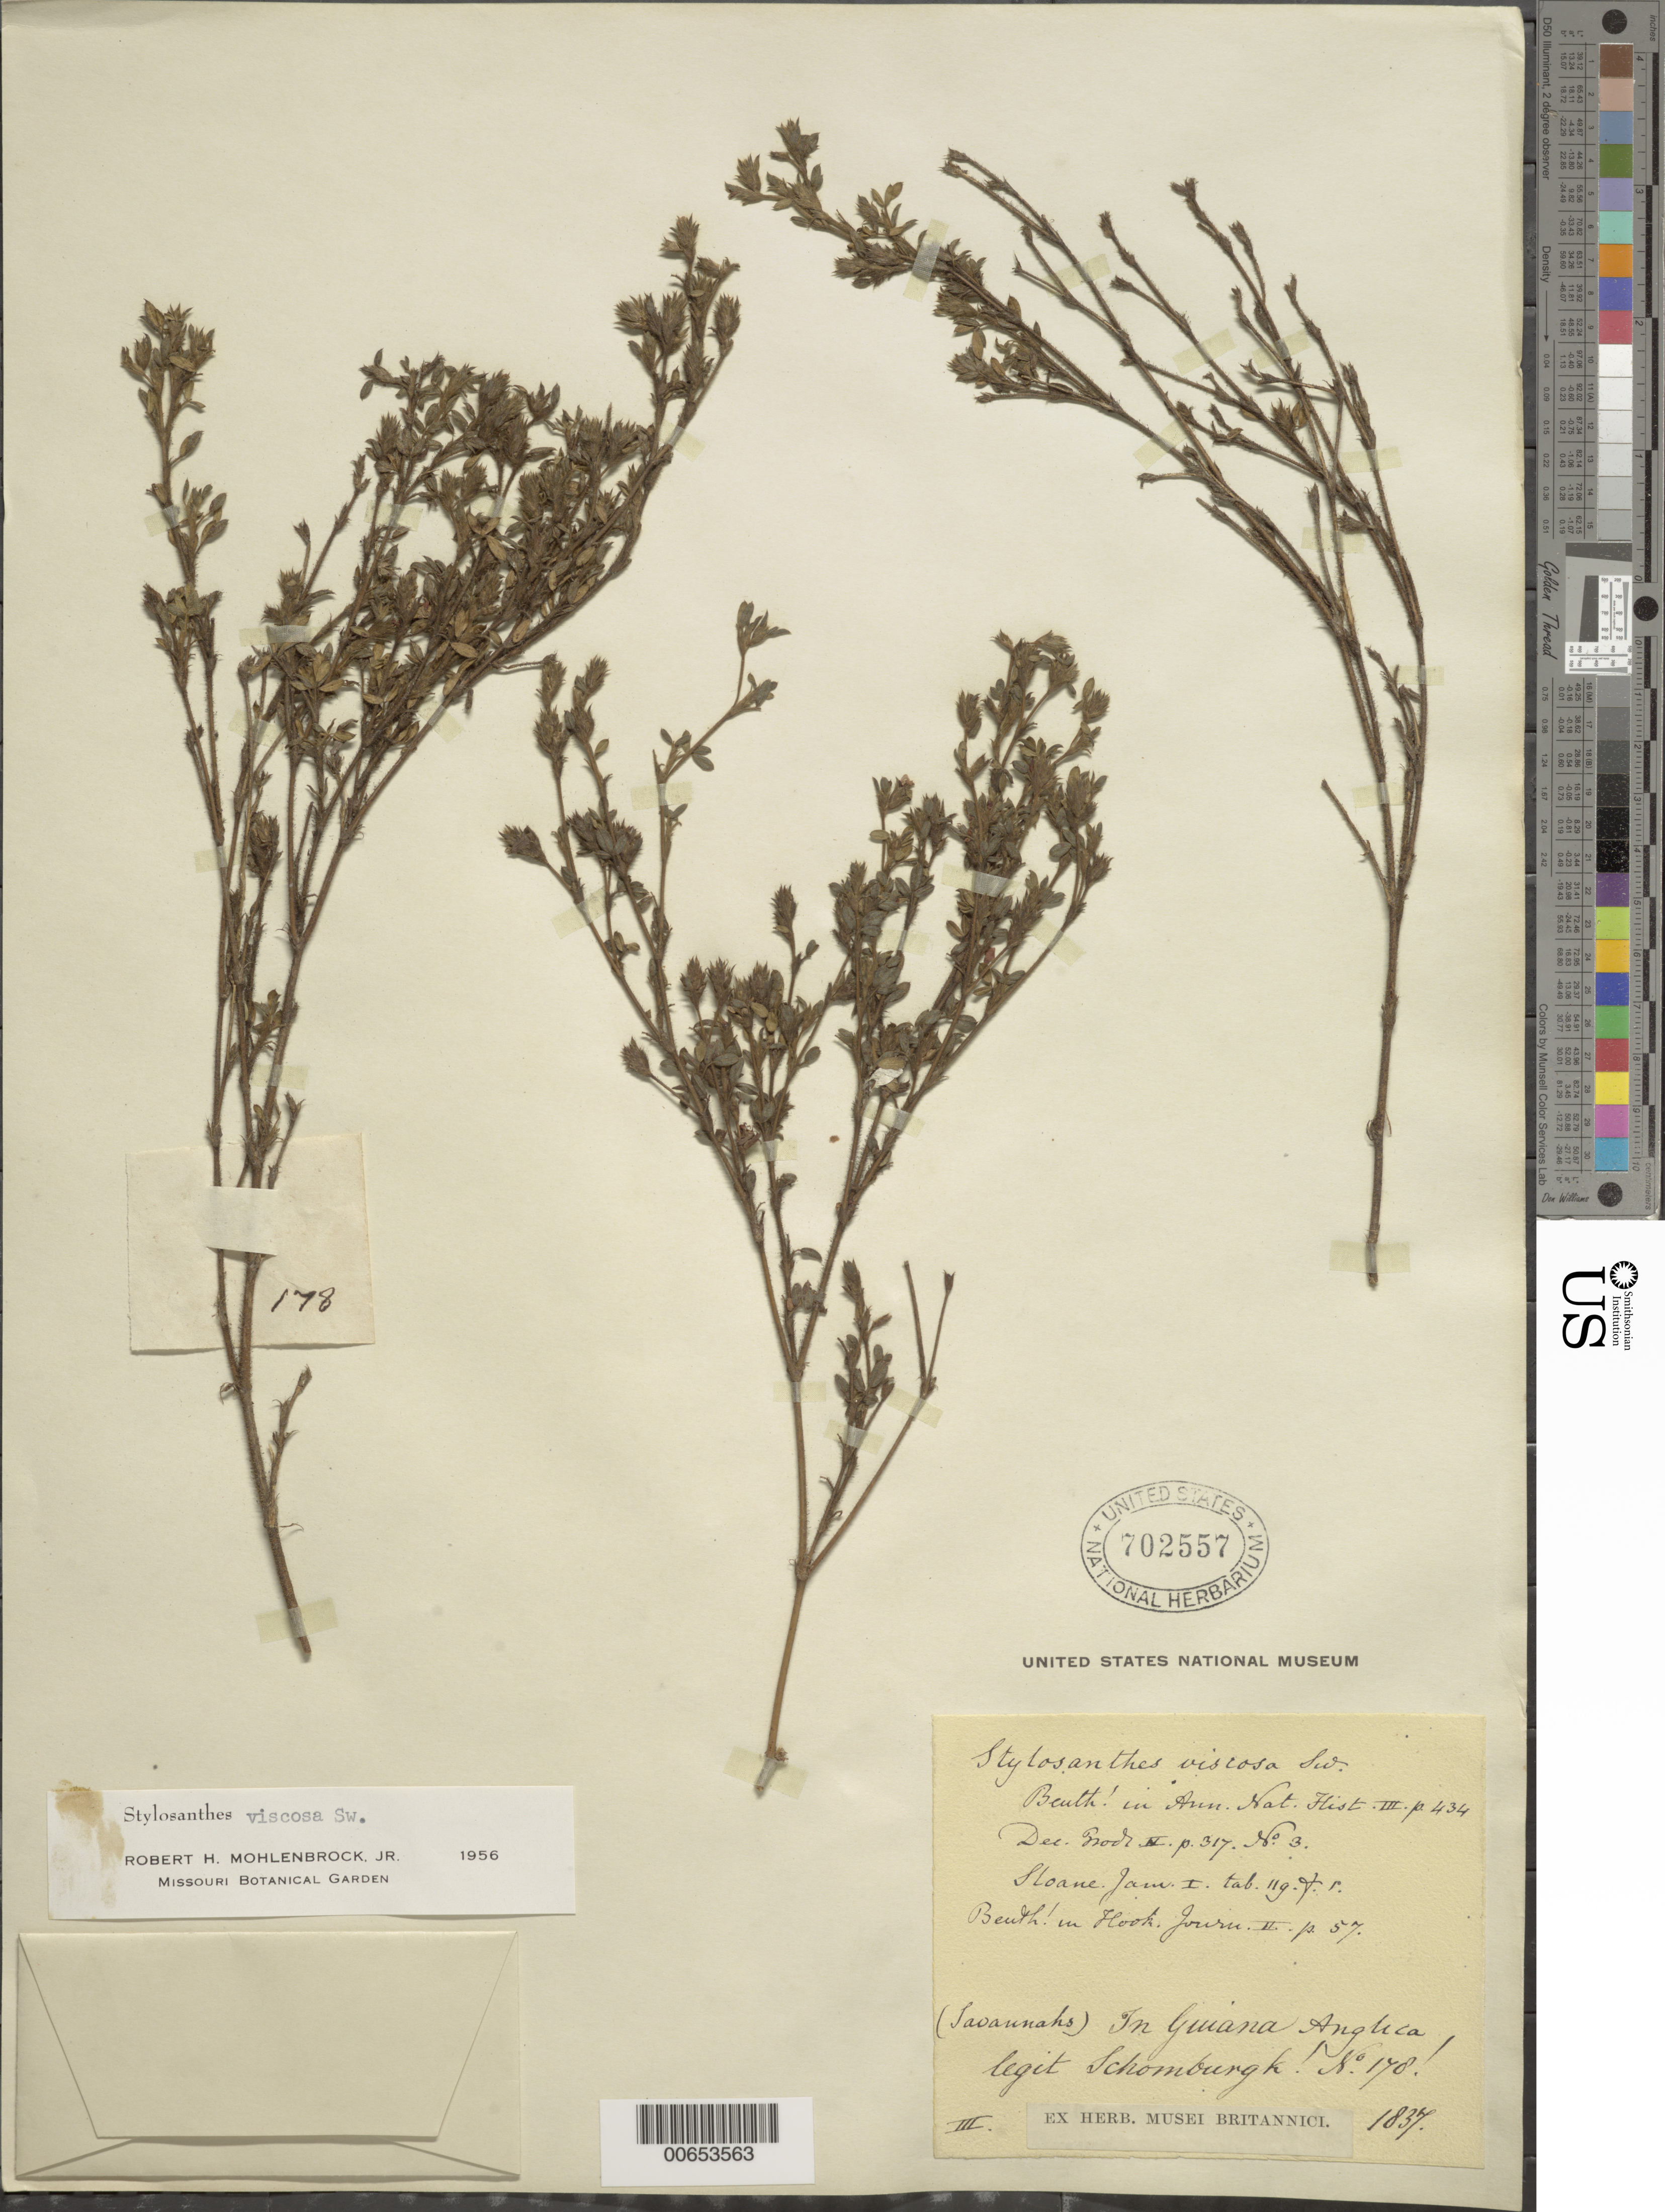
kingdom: Plantae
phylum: Tracheophyta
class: Magnoliopsida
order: Fabales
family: Fabaceae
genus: Stylosanthes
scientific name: Stylosanthes viscosa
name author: Sw.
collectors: R. H. Schomburgk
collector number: I 178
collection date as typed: March 1837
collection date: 1837-03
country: Guyana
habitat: savanna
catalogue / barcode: US 702557